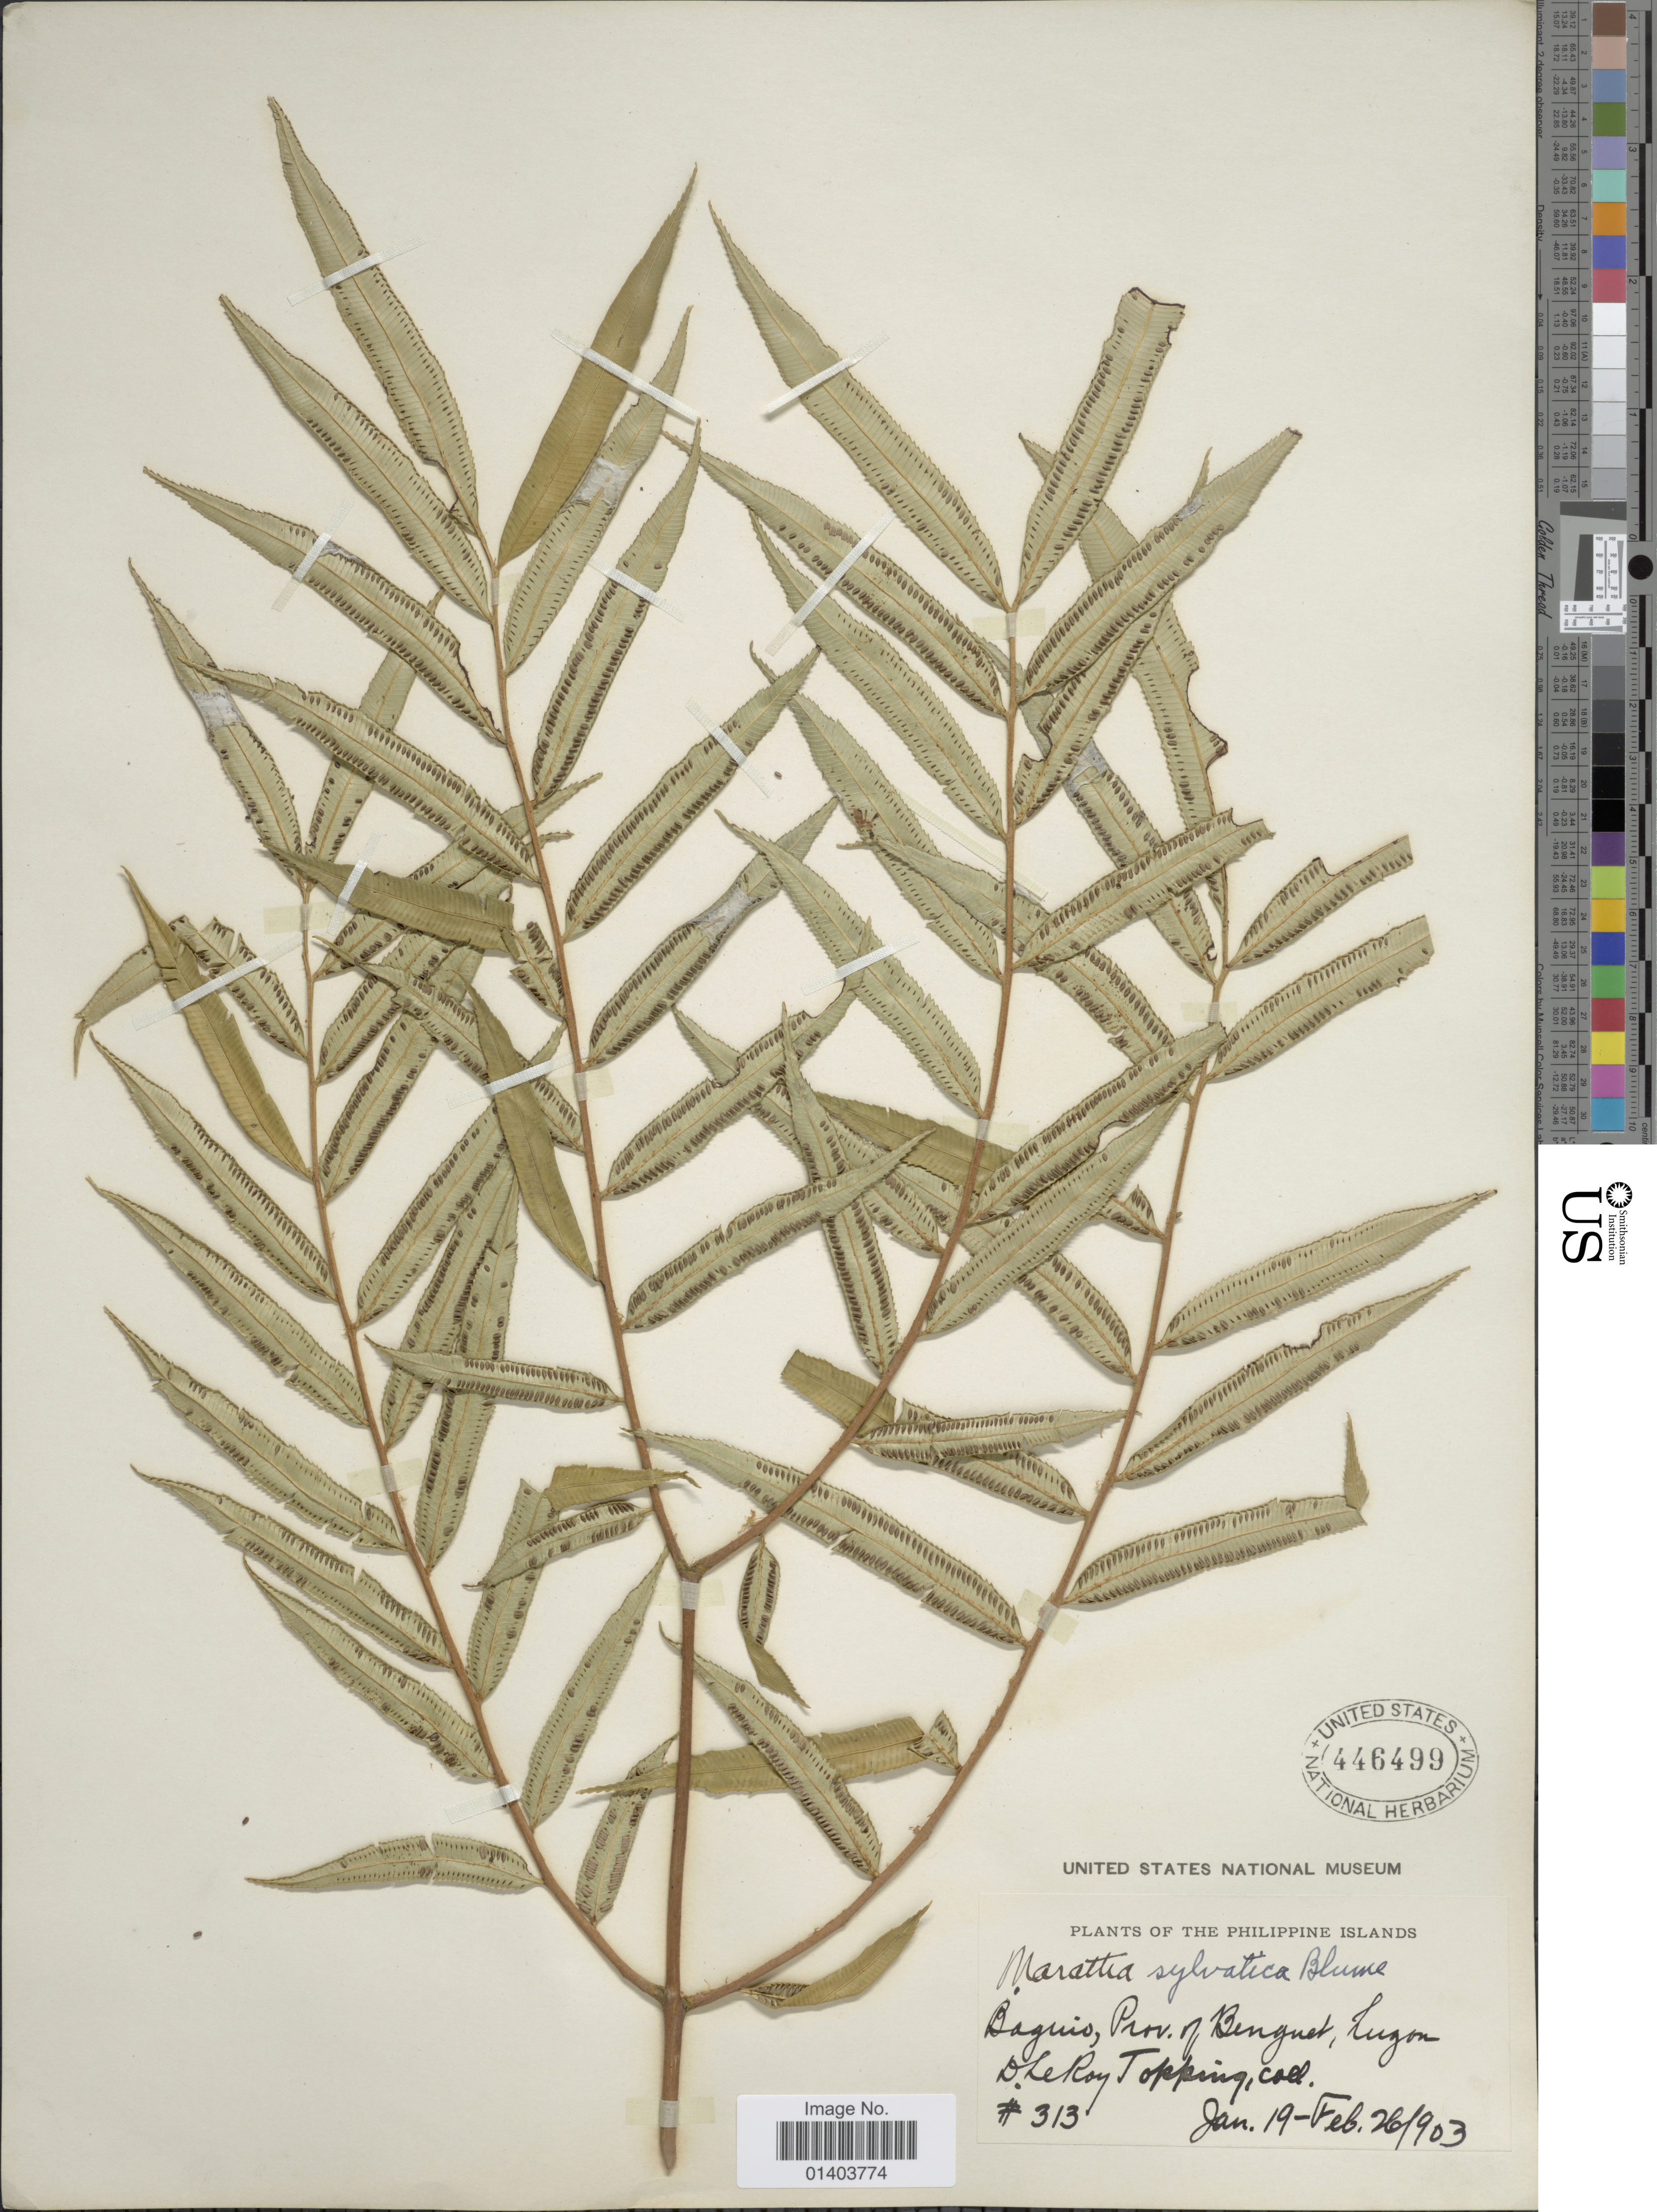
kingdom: Plantae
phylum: Tracheophyta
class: Polypodiopsida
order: Marattiales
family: Marattiaceae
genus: Ptisana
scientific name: Ptisana sylvatica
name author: (Blume) Murdock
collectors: D. L. Topping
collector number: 313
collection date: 1903-01-19/1903-02-26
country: Philippines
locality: Baguio, prov. Benguet, Luzon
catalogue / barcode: US 446499